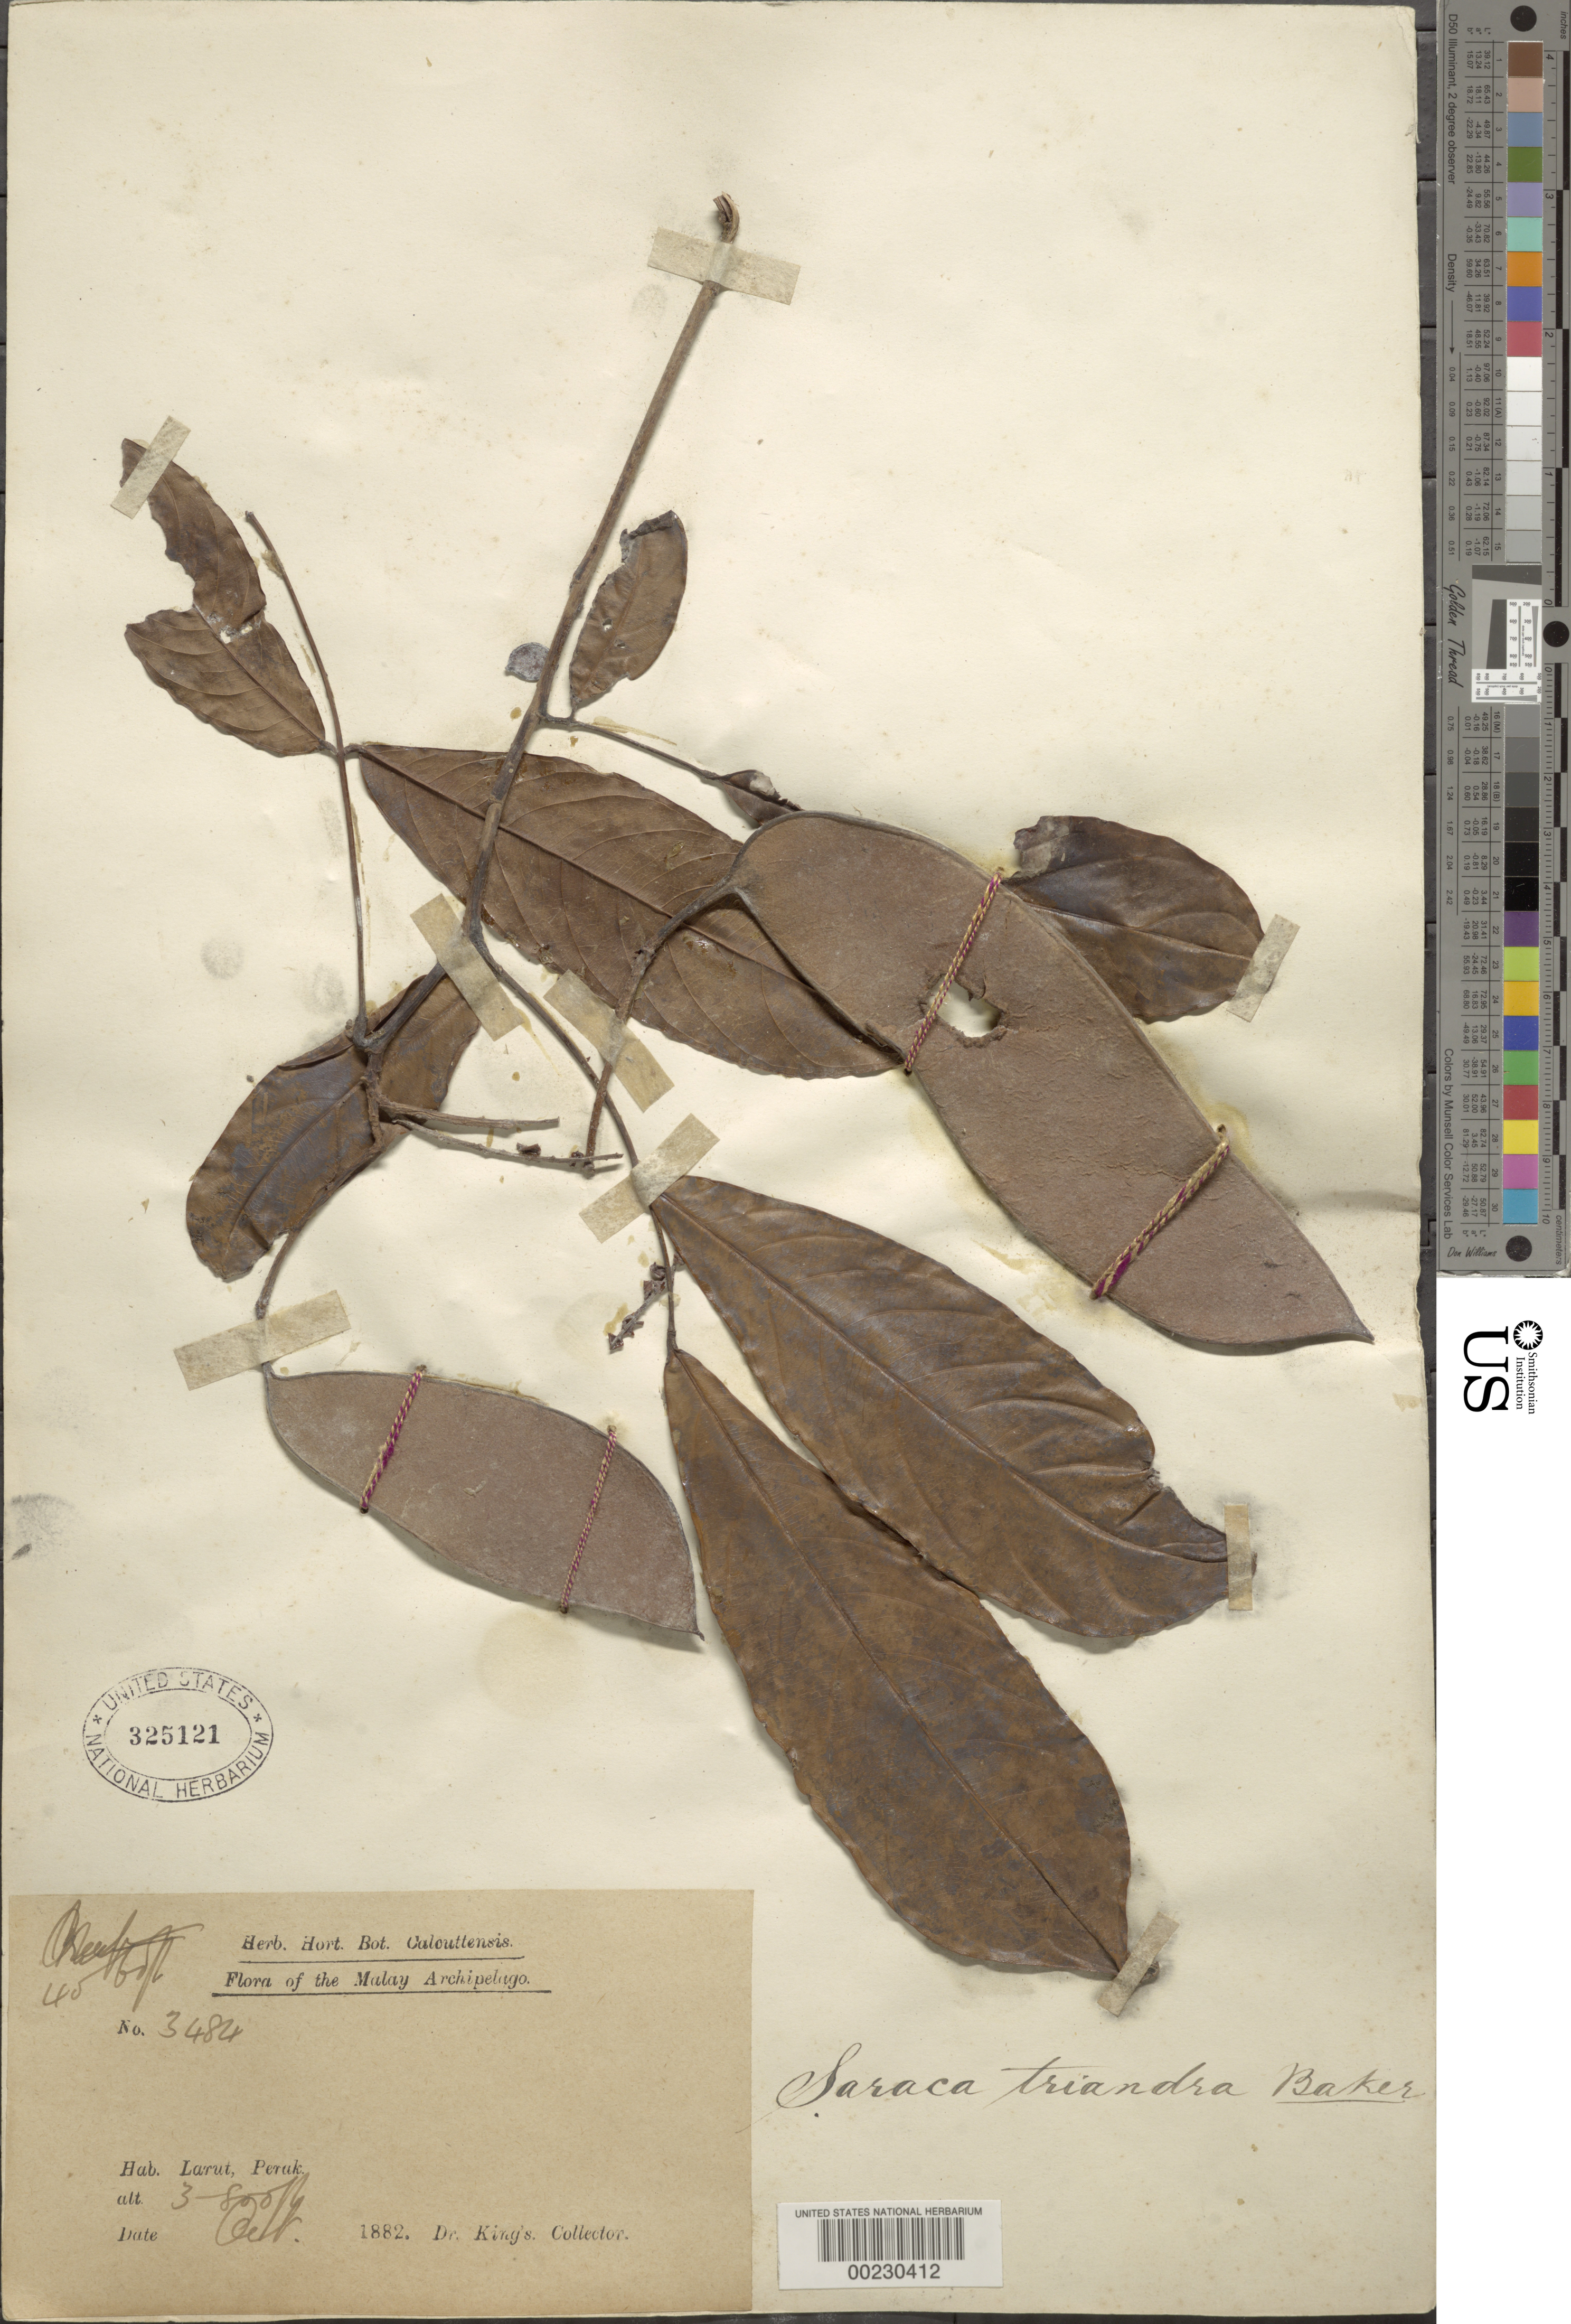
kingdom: Plantae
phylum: Tracheophyta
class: Magnoliopsida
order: Fabales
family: Fabaceae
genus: Saraca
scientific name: Saraca declinata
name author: (J.G. Jack) Miq.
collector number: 3484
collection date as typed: Oct 1882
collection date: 1882-10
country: Malaysia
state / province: Perak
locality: Larut [Malay Peninsula]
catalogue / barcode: US 325121